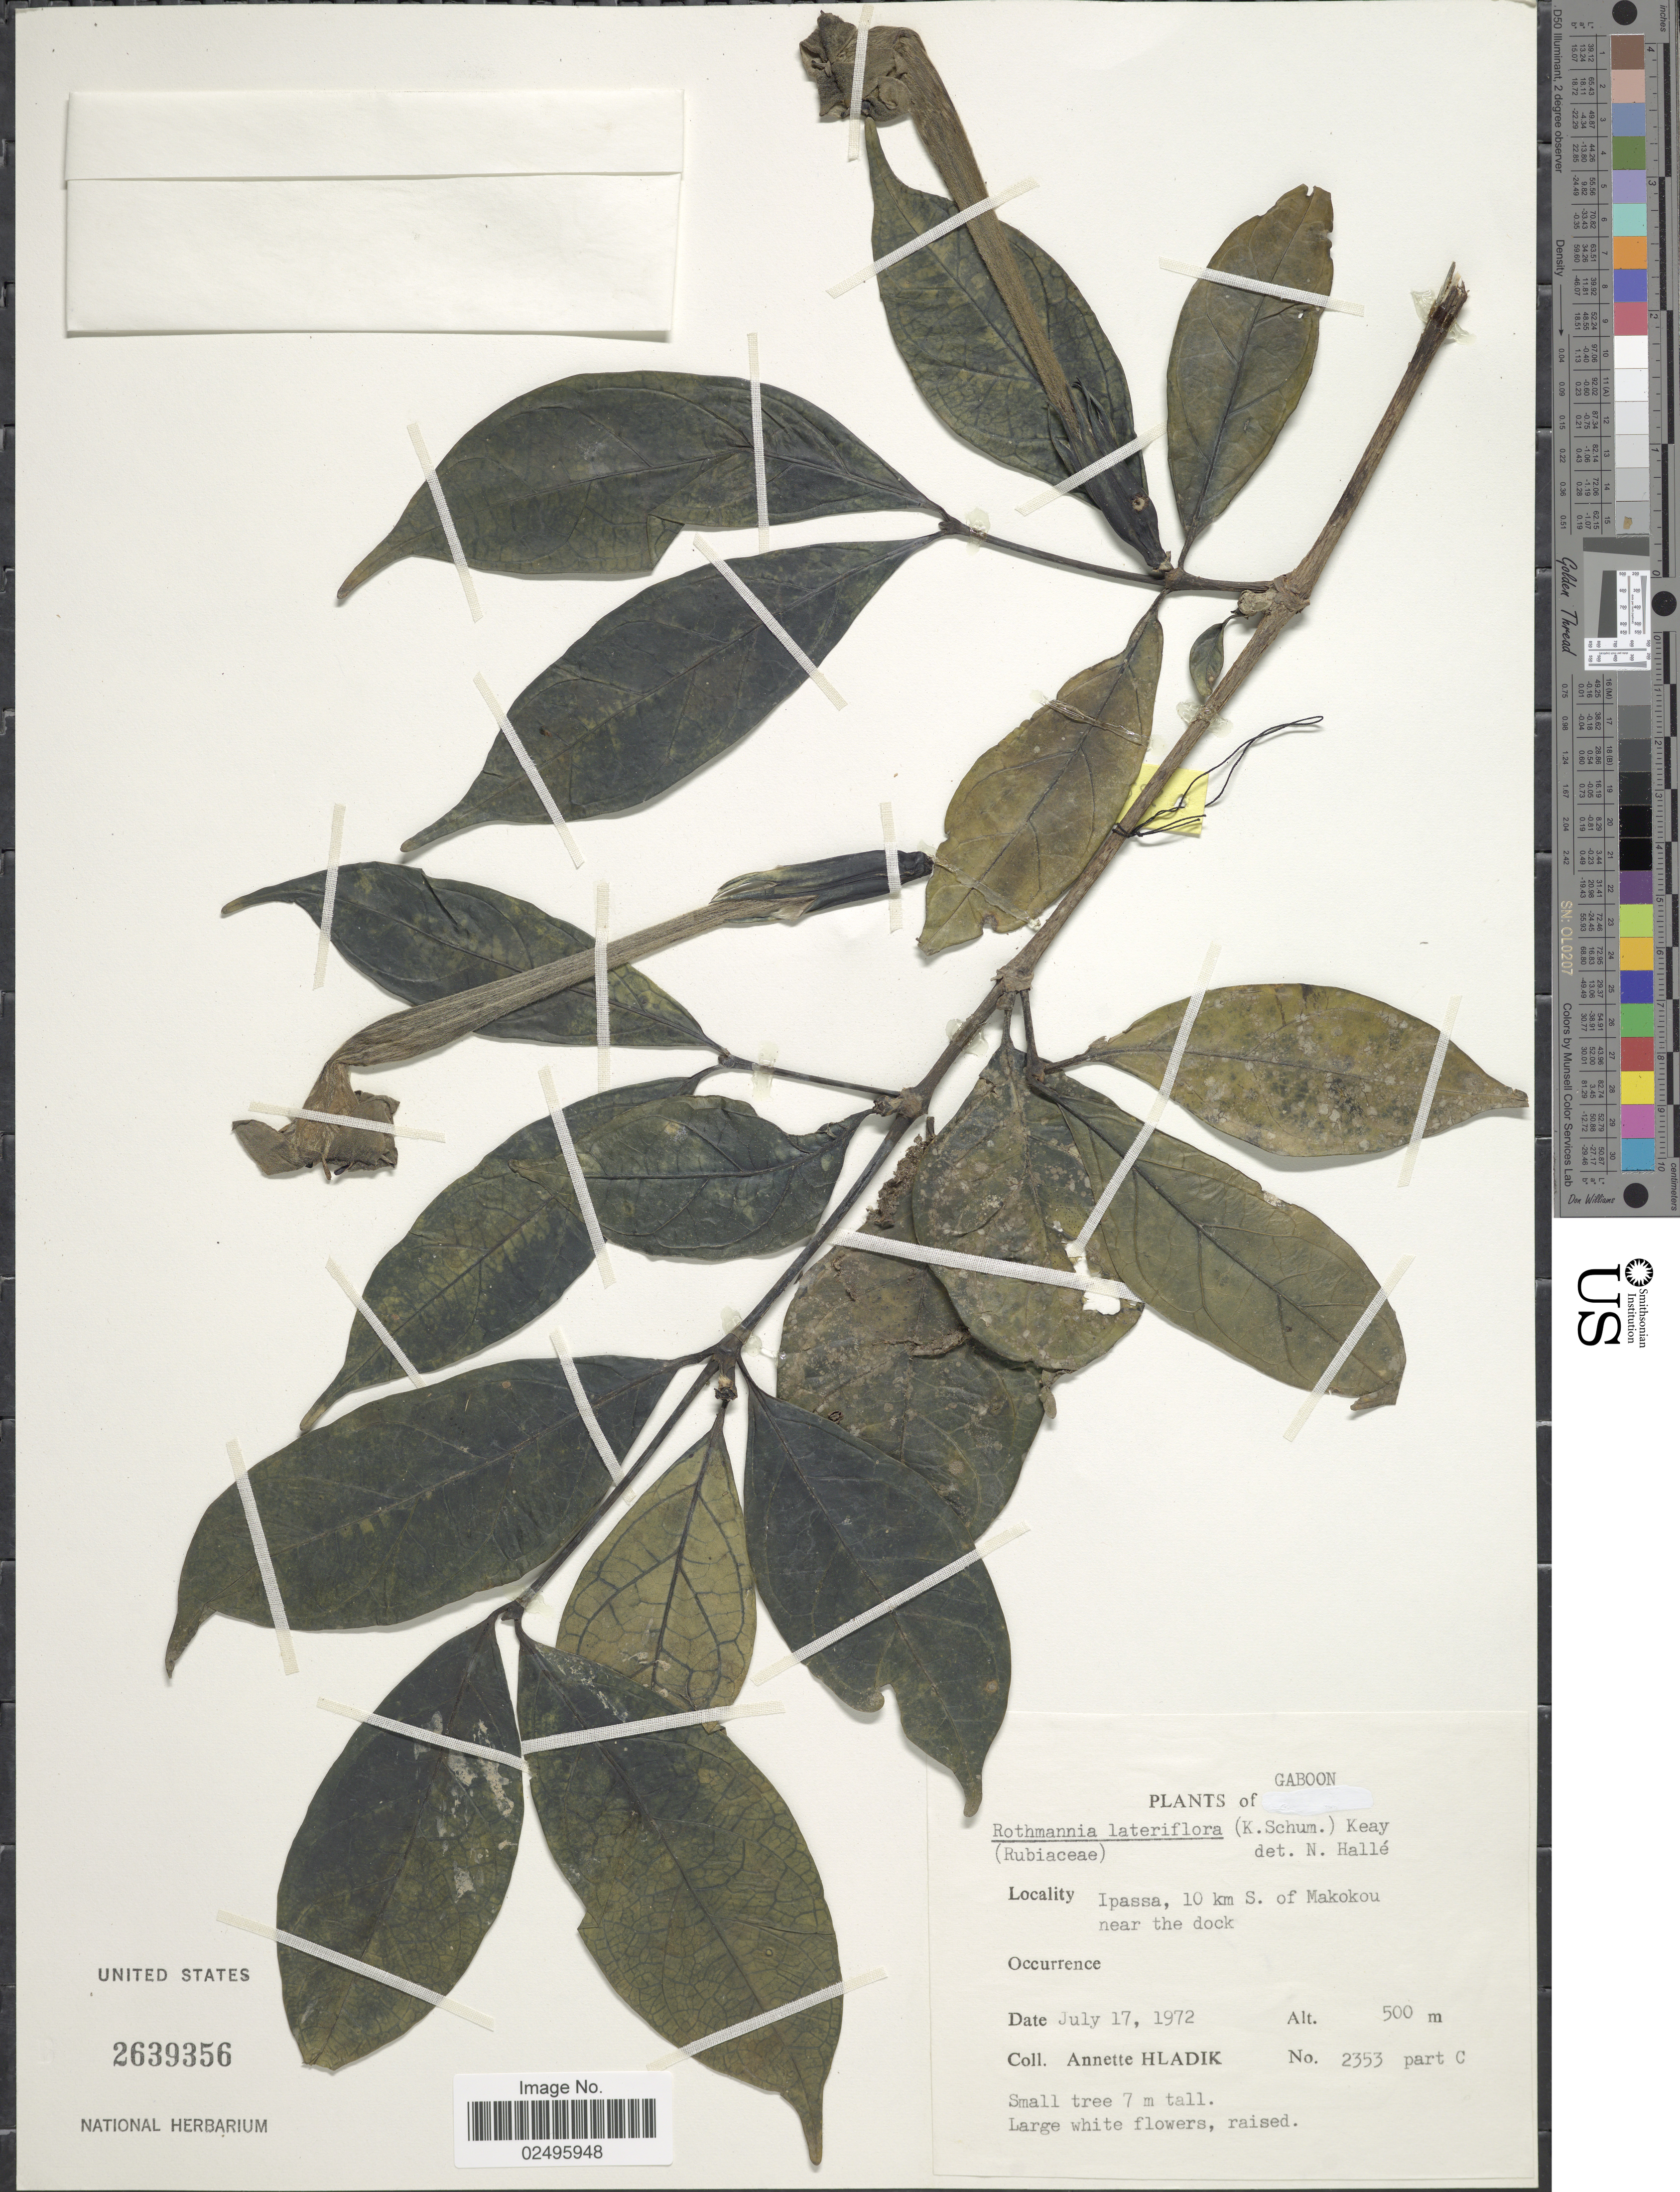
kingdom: Plantae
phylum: Tracheophyta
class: Magnoliopsida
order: Gentianales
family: Rubiaceae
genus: Rothmannia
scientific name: Rothmannia lateriflora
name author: (K. Schum.) Keay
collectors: A. Hladik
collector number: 2353 part C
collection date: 1972-07-17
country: Gabon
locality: Gaboon, Ipassa, 10 km S. of Makokou near the dock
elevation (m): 500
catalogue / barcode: US 2639356